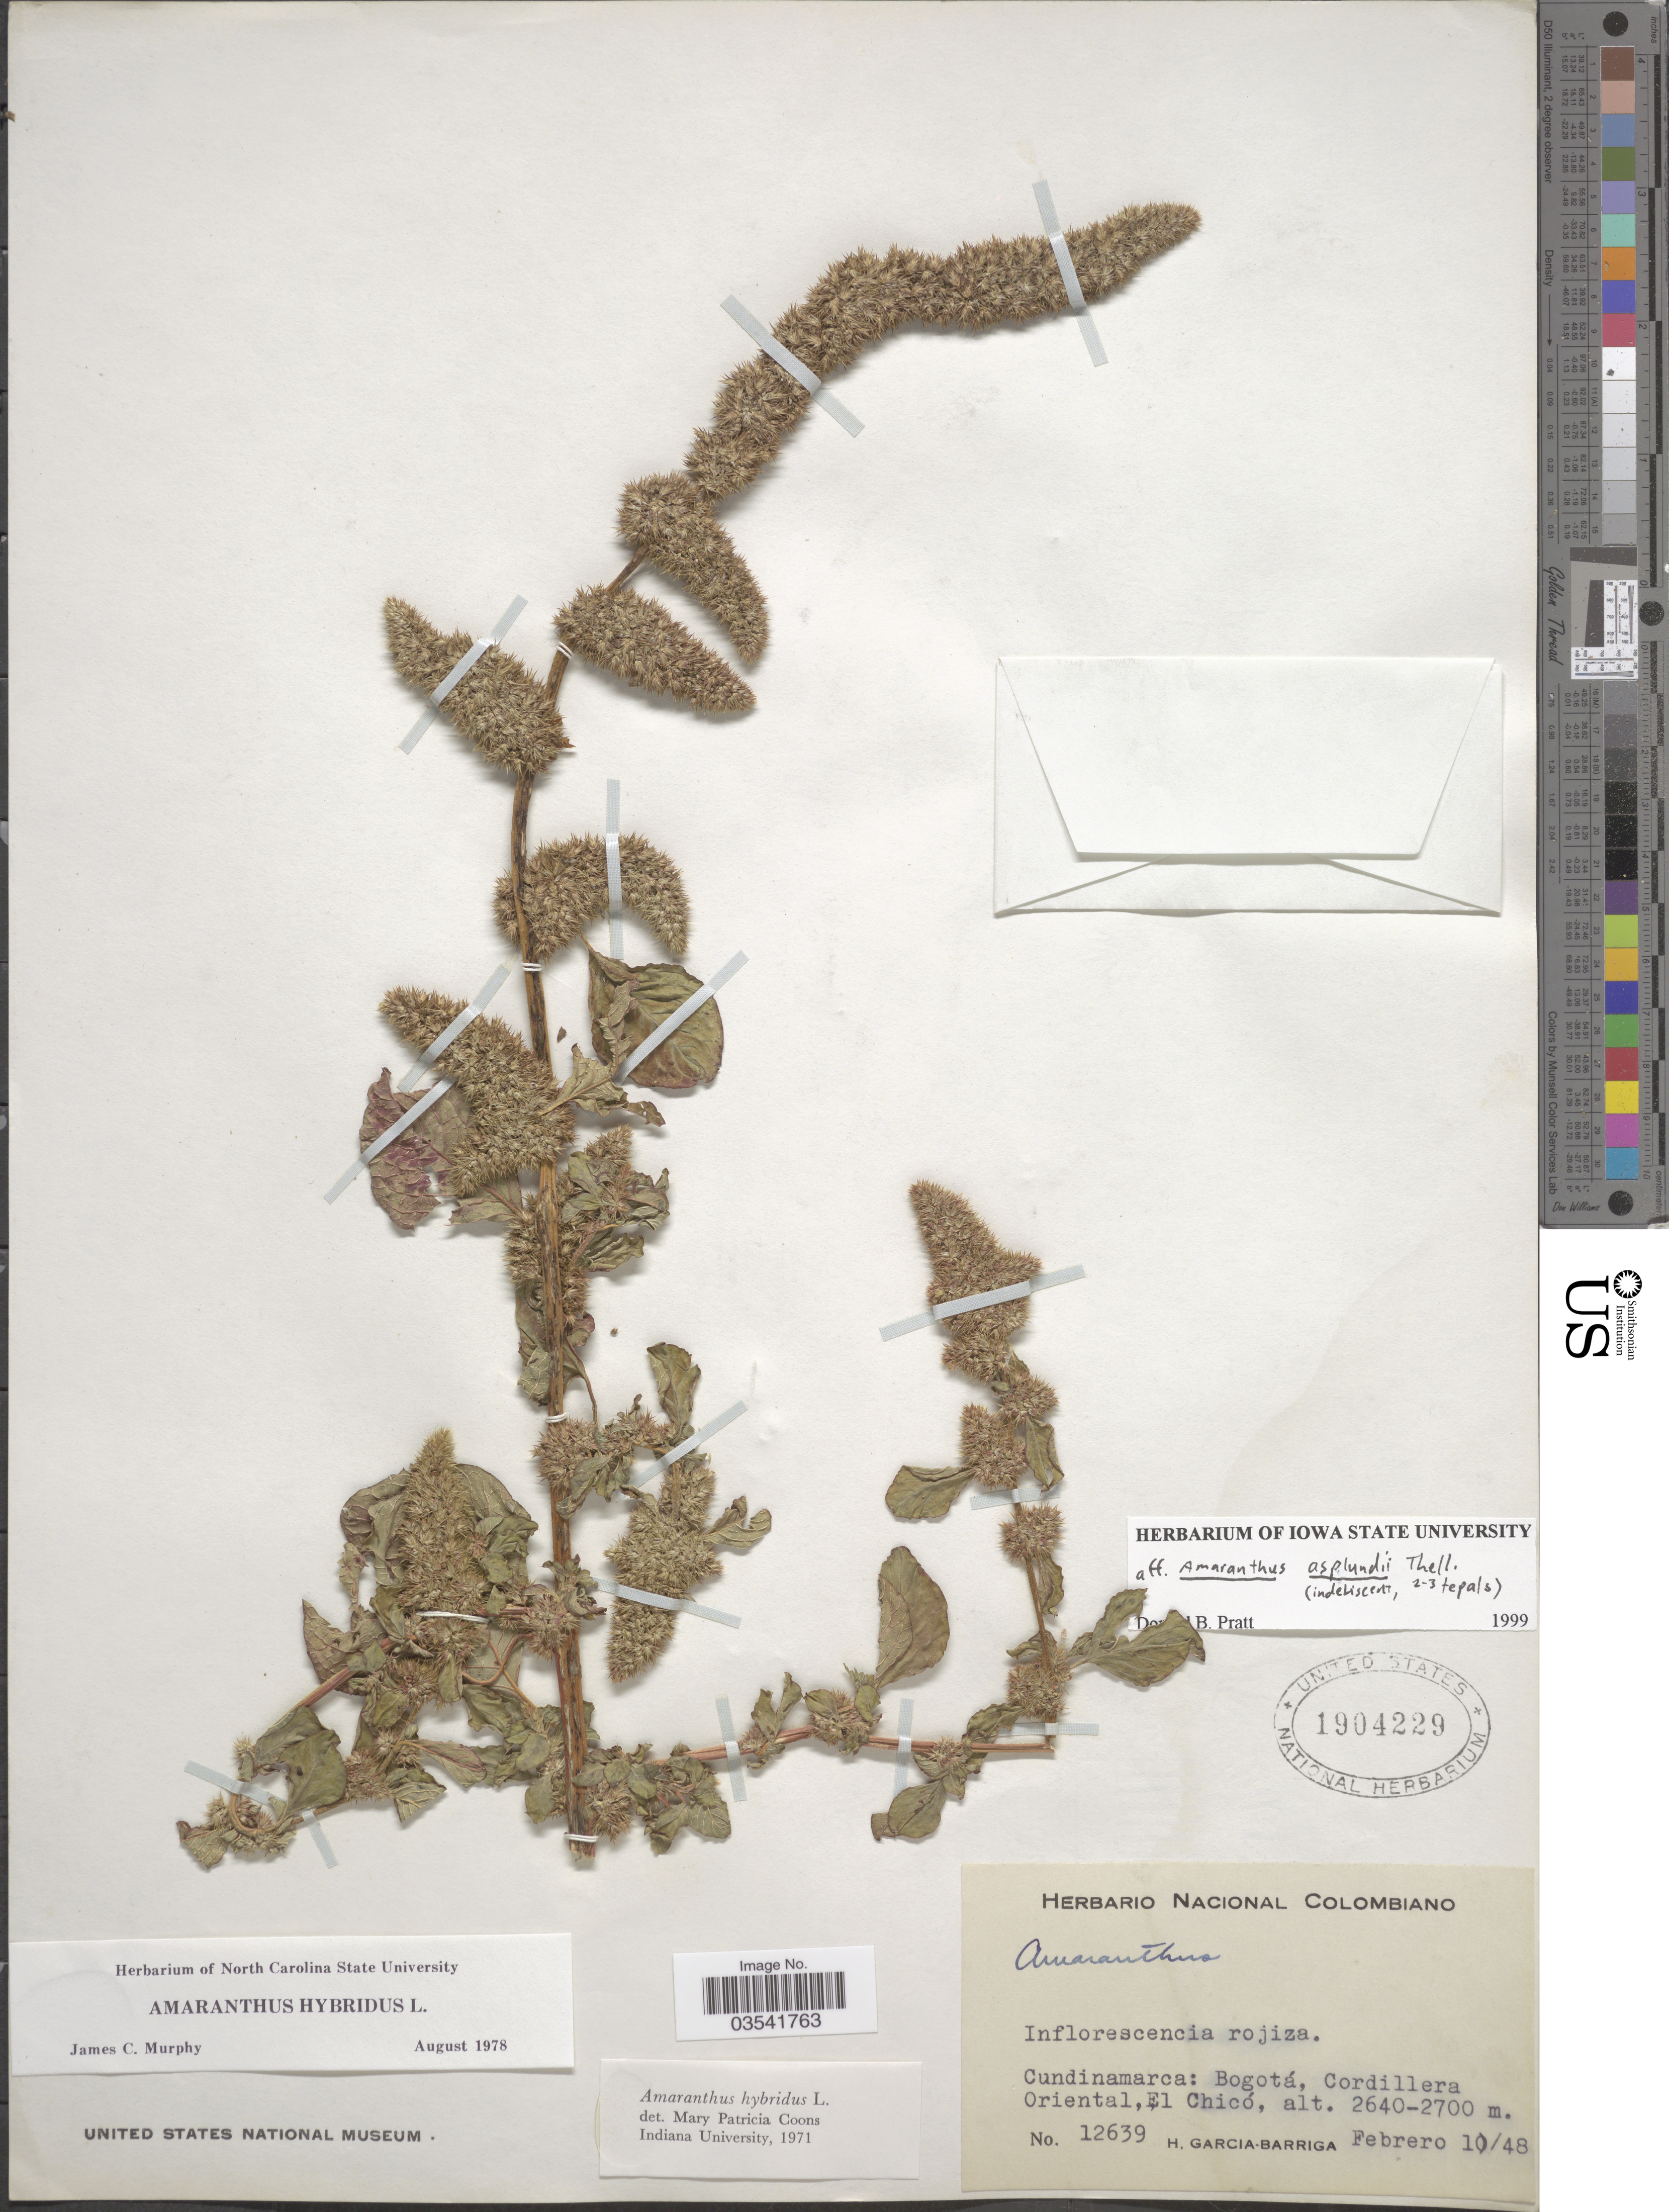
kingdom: Plantae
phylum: Tracheophyta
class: Magnoliopsida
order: Caryophyllales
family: Amaranthaceae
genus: Amaranthus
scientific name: Amaranthus asplundii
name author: Thell.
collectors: H. García Barriga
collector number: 12639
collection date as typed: Transcribed d/m/y: 10/2/48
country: Colombia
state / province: Cundinamarca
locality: Bogotá, Cordillera Oriental, El Chicó.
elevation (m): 2640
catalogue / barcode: US 1904229